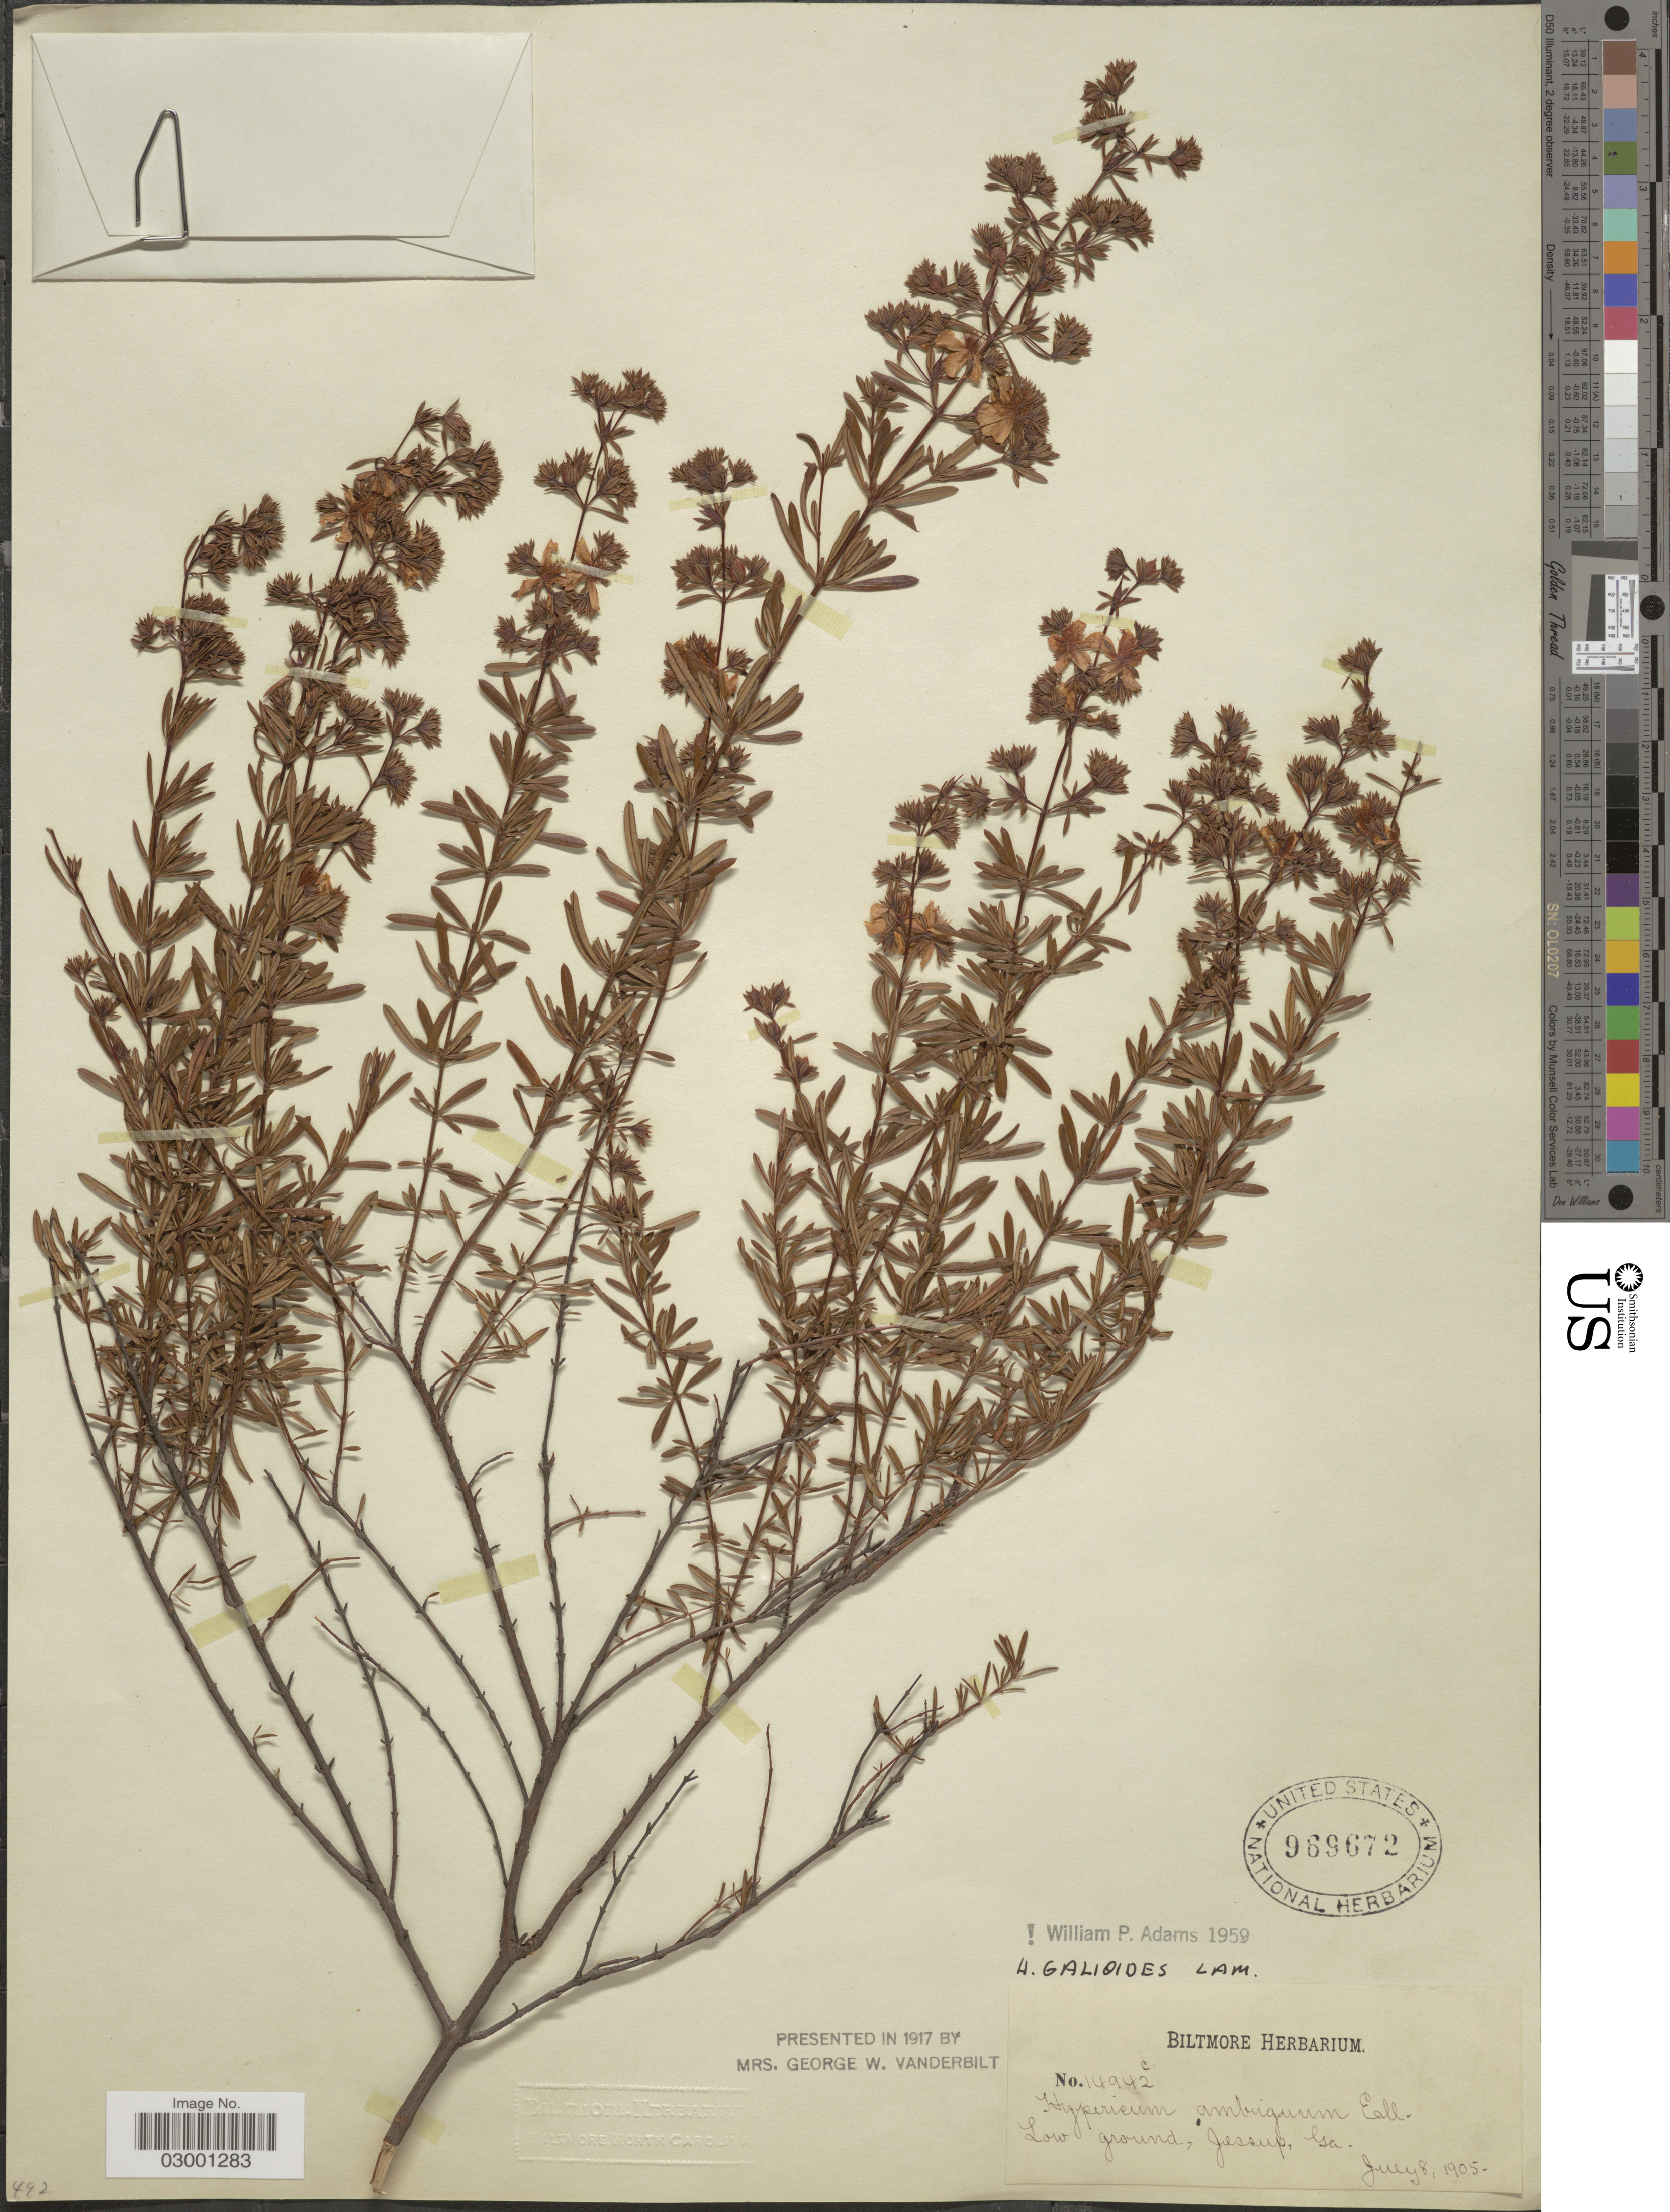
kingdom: Plantae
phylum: Tracheophyta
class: Magnoliopsida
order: Malpighiales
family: Hypericaceae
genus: Hypericum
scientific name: Hypericum galioides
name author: Lam.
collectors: ex herb. Biltmore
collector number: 14942c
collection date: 1905-07-08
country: United States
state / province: Georgia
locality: Low ground, Jessup.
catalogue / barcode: US 969672